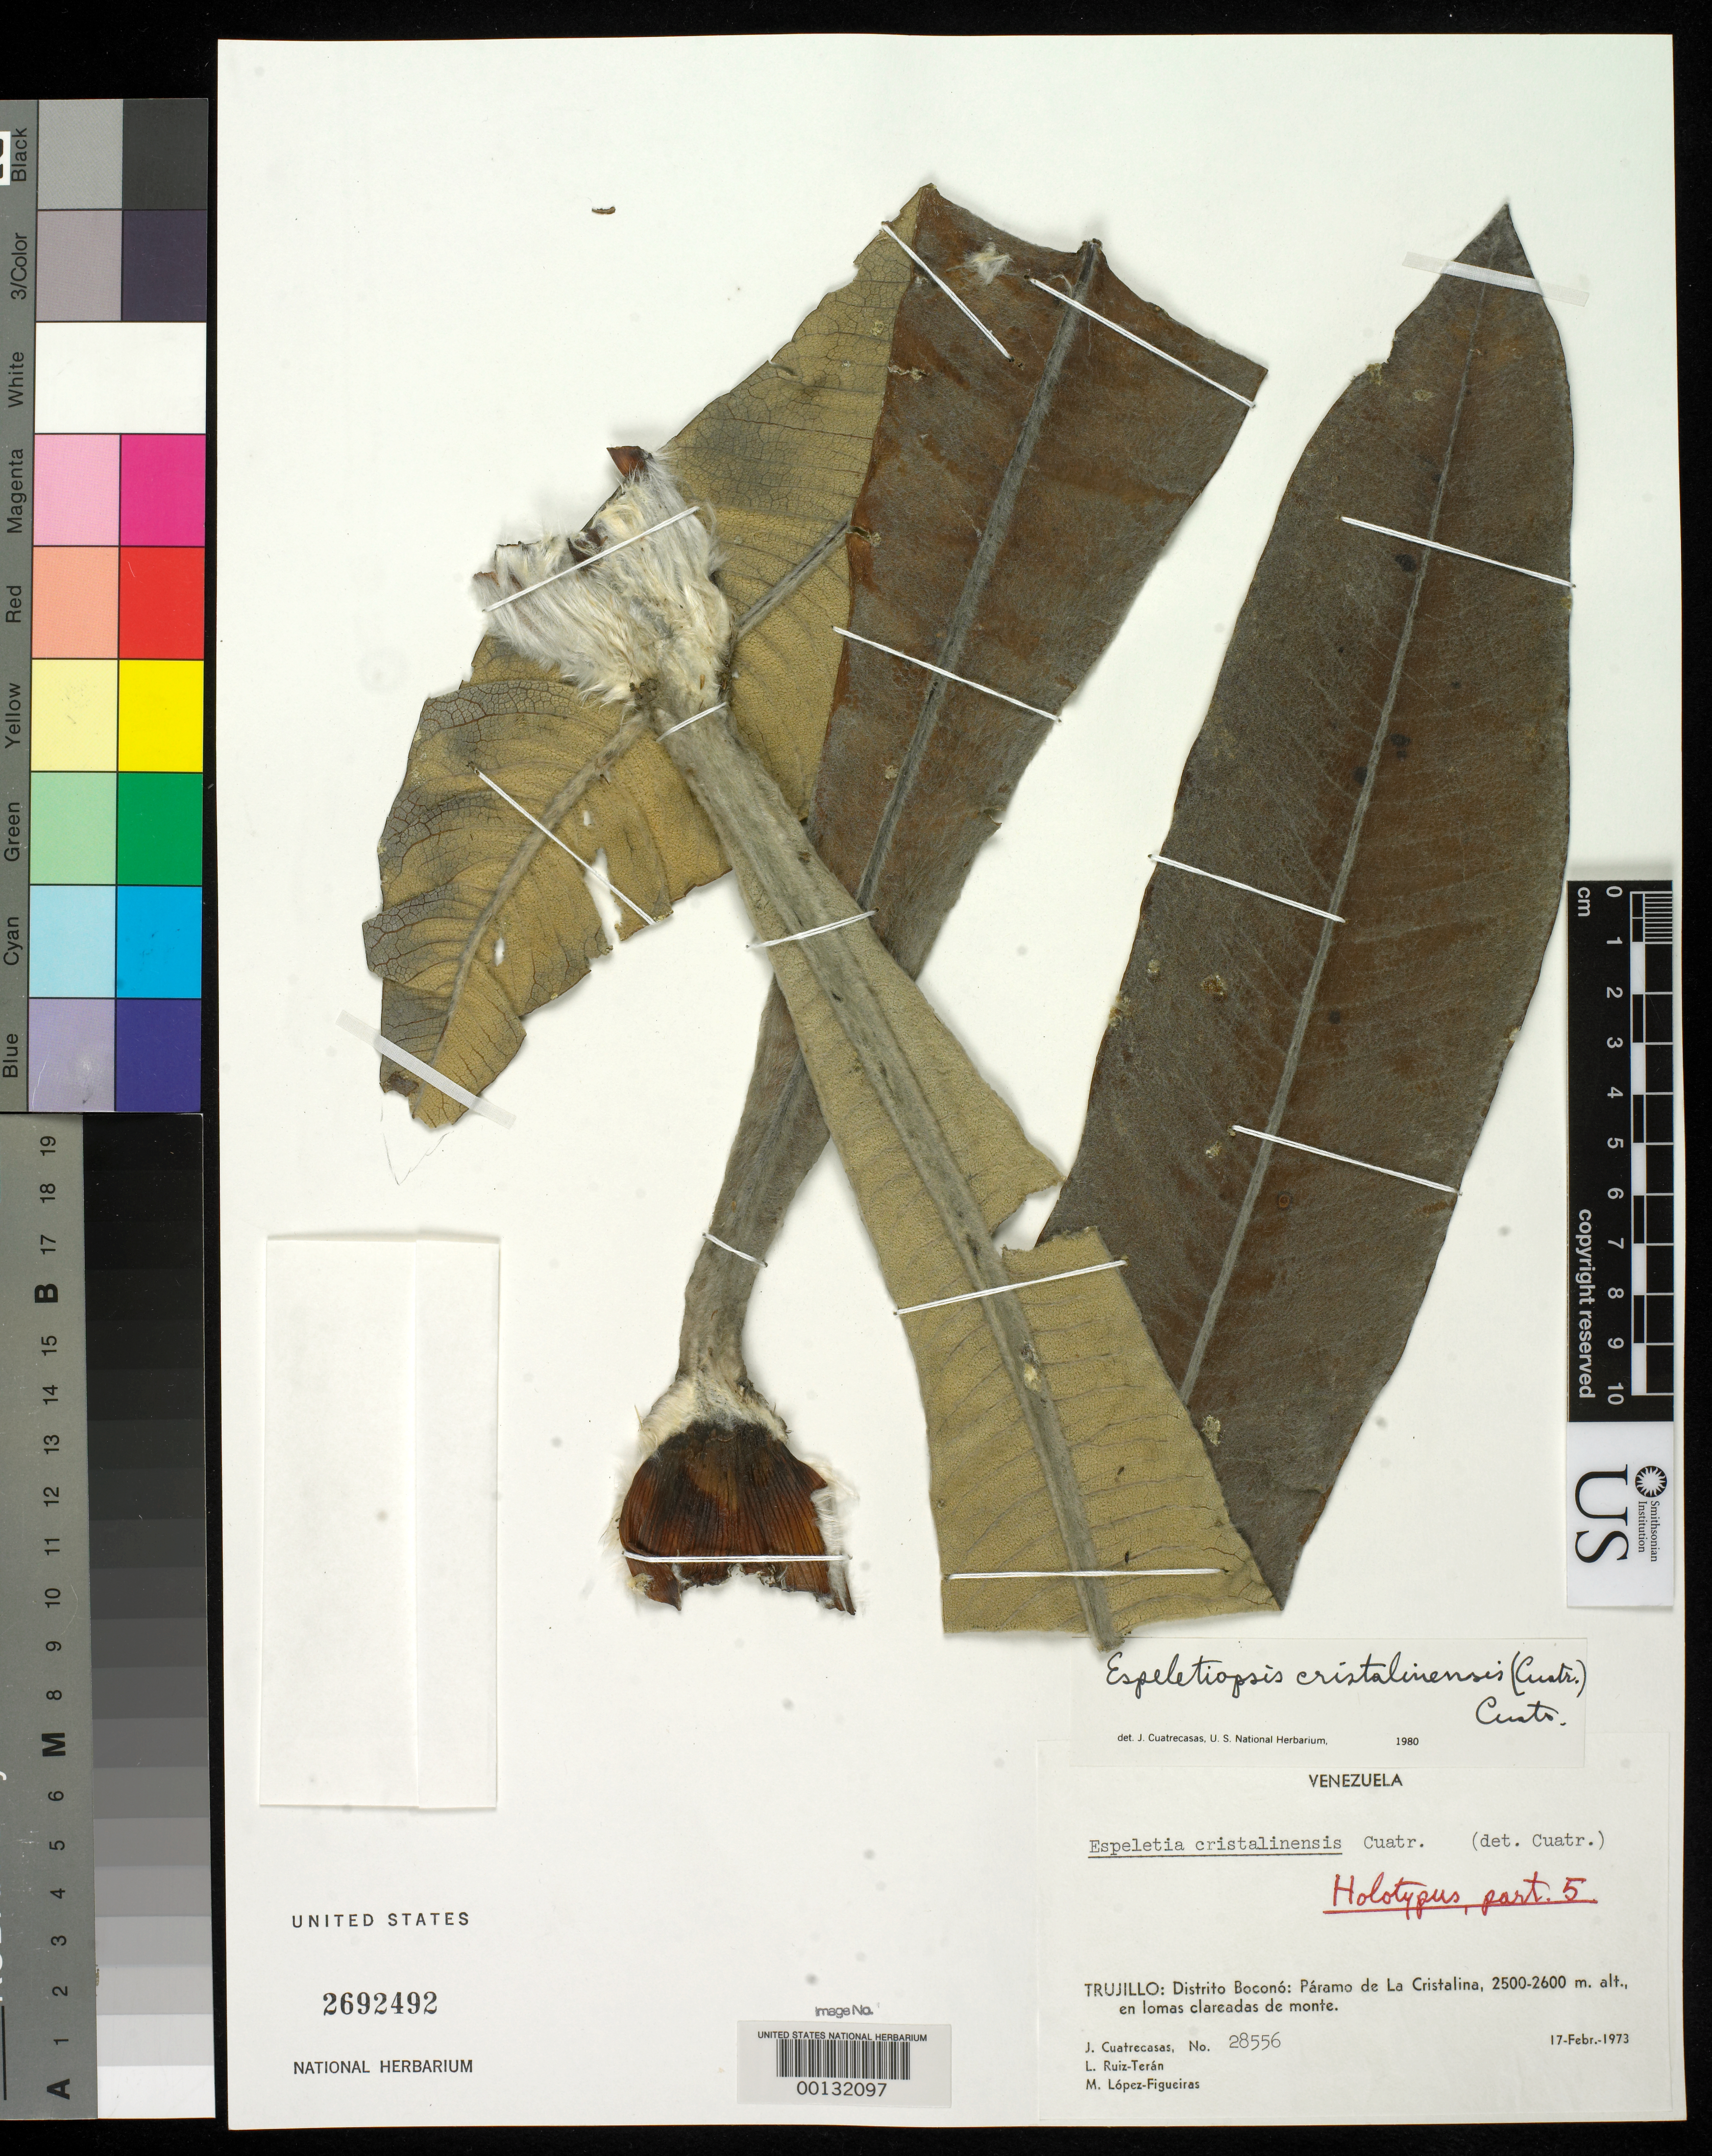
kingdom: Plantae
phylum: Tracheophyta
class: Magnoliopsida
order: Asterales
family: Asteraceae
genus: Espeletia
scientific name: Espeletia cristalinensis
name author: Cuatrec.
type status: Holotype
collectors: J. Cuatrecasas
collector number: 28556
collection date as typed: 17 Feb 1973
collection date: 1973-02-17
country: Venezuela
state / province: Trujillo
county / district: Bocono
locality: Páramo de La Cristalina.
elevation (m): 2500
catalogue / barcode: US 2692492